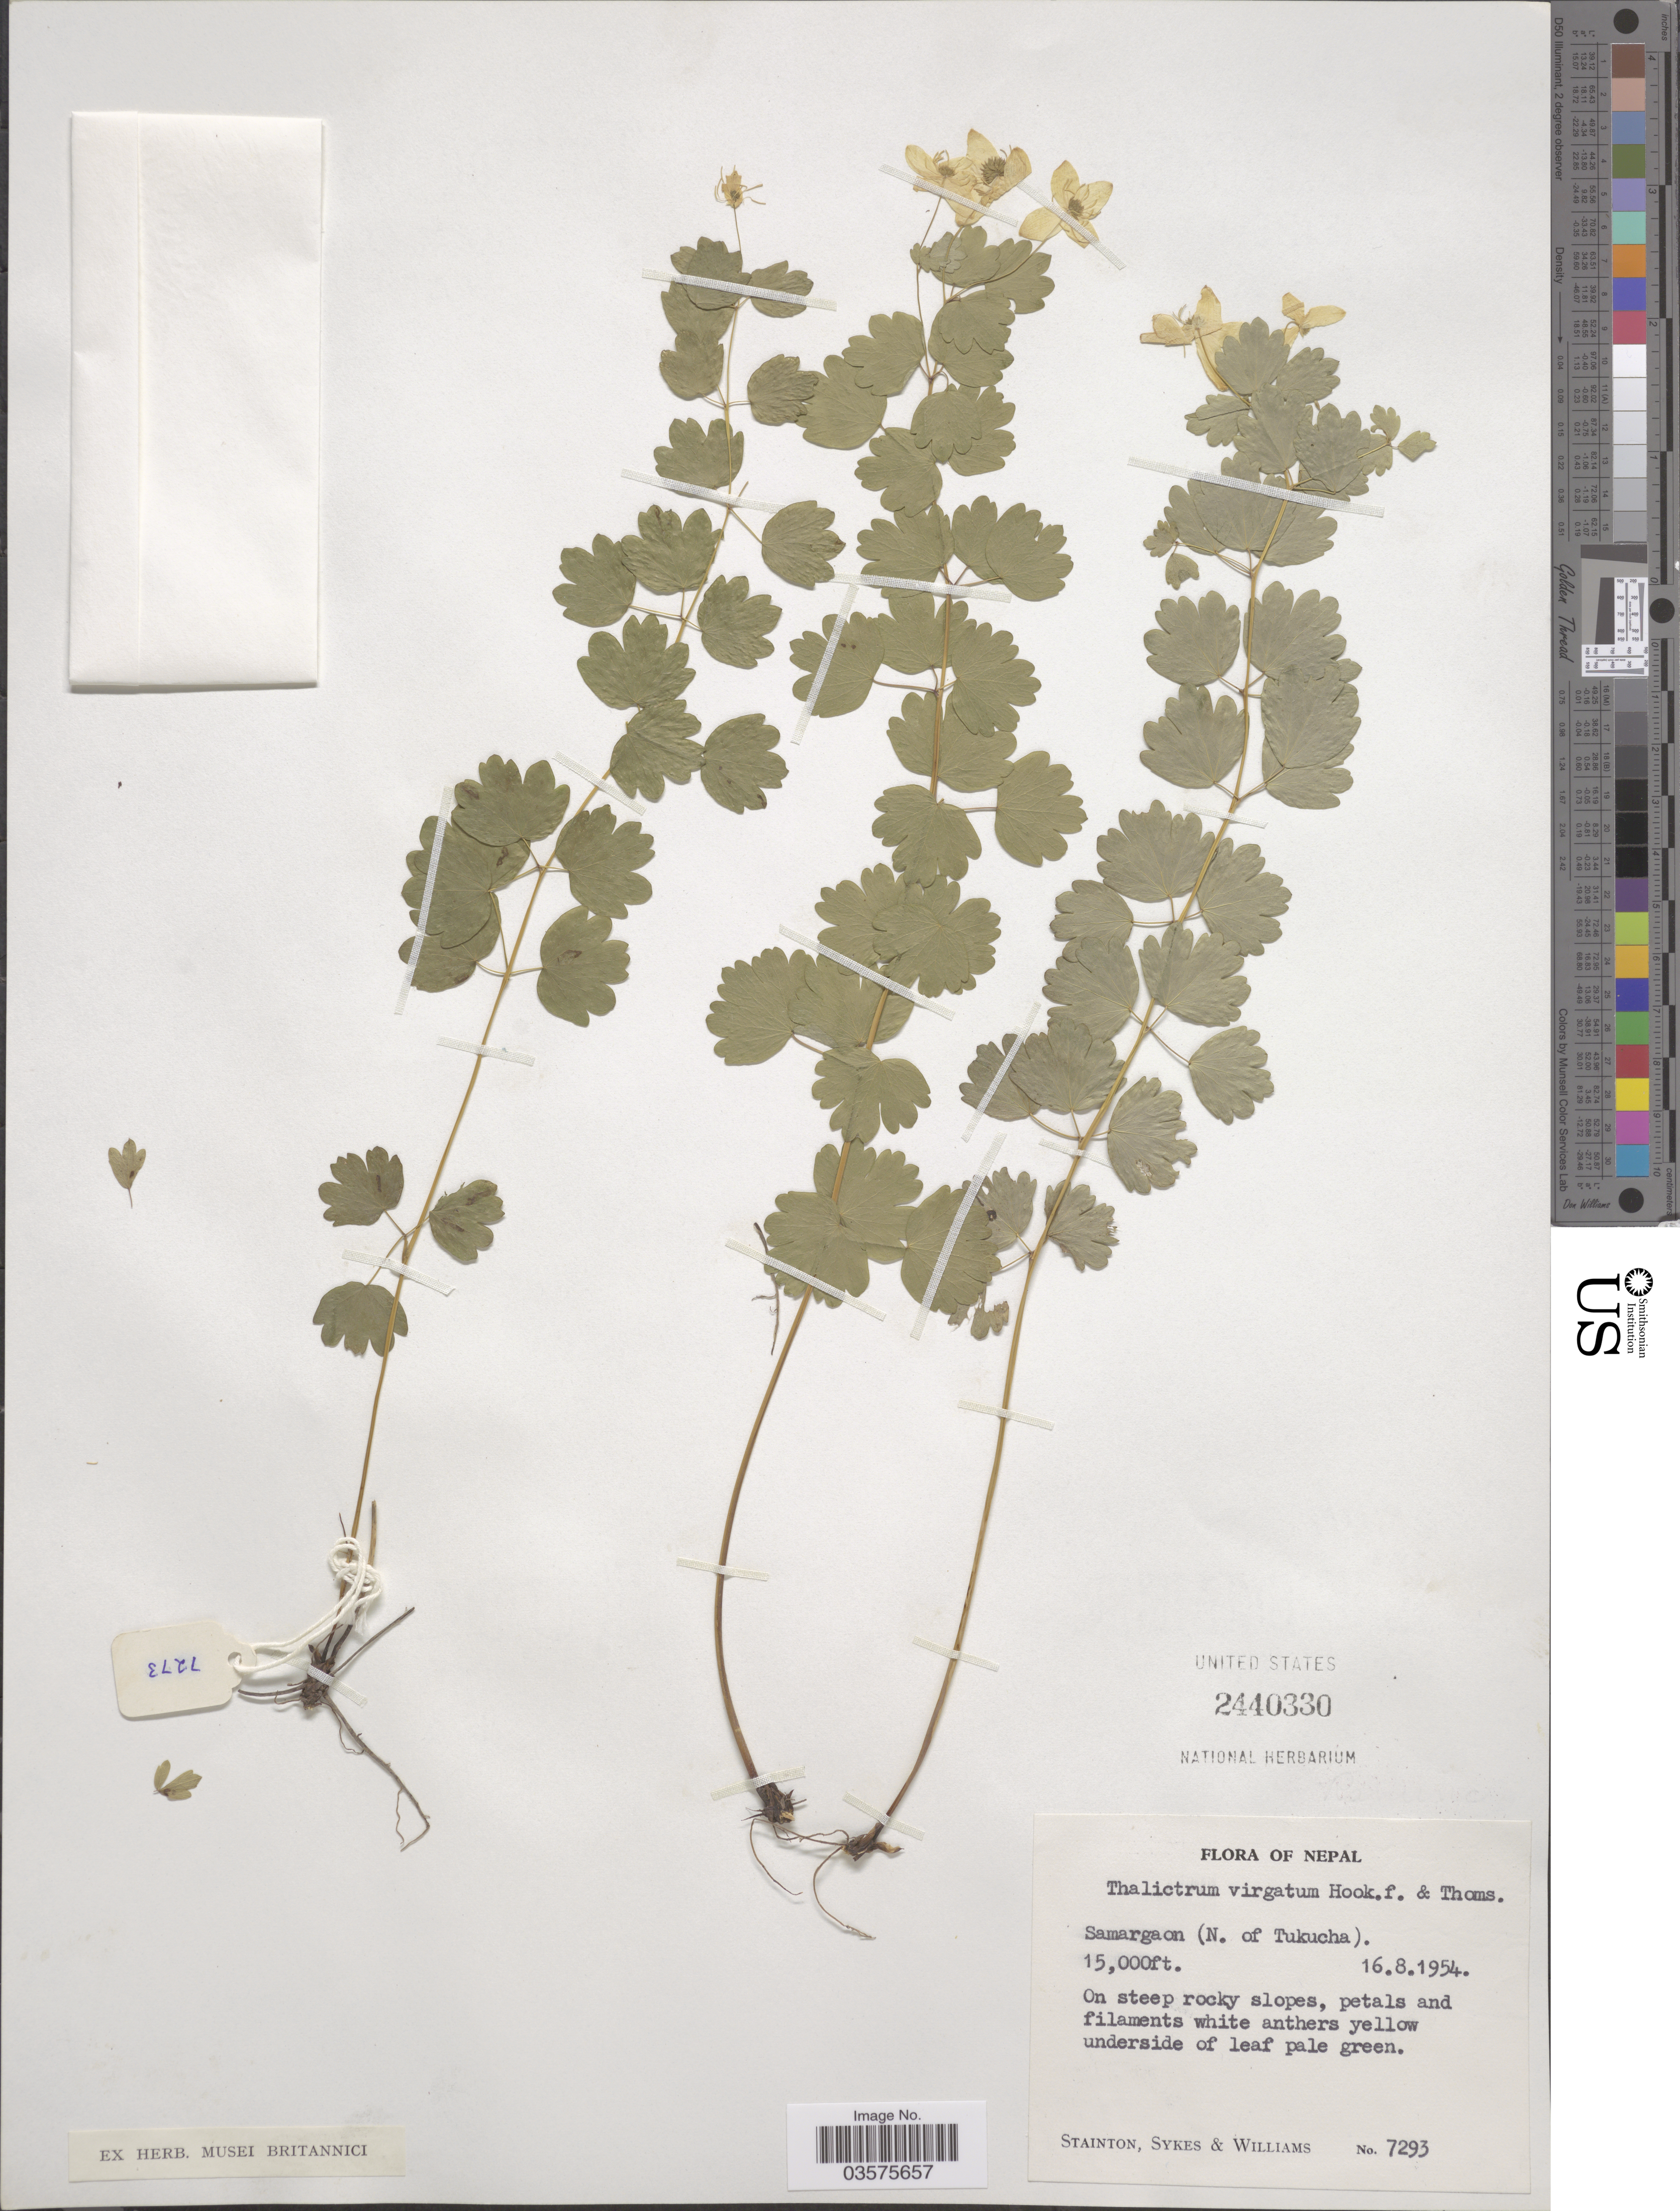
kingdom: Plantae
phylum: Tracheophyta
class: Magnoliopsida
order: Ranunculales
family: Ranunculaceae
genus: Thalictrum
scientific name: Thalictrum virgatum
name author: Hook. f. & Thomson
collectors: -. Stainton, Sykes, -- & -- Williams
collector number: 7293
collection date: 1954-08-16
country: Nepal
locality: Samrgaon (N. of Tukucha).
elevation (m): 4572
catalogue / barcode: US 2440330